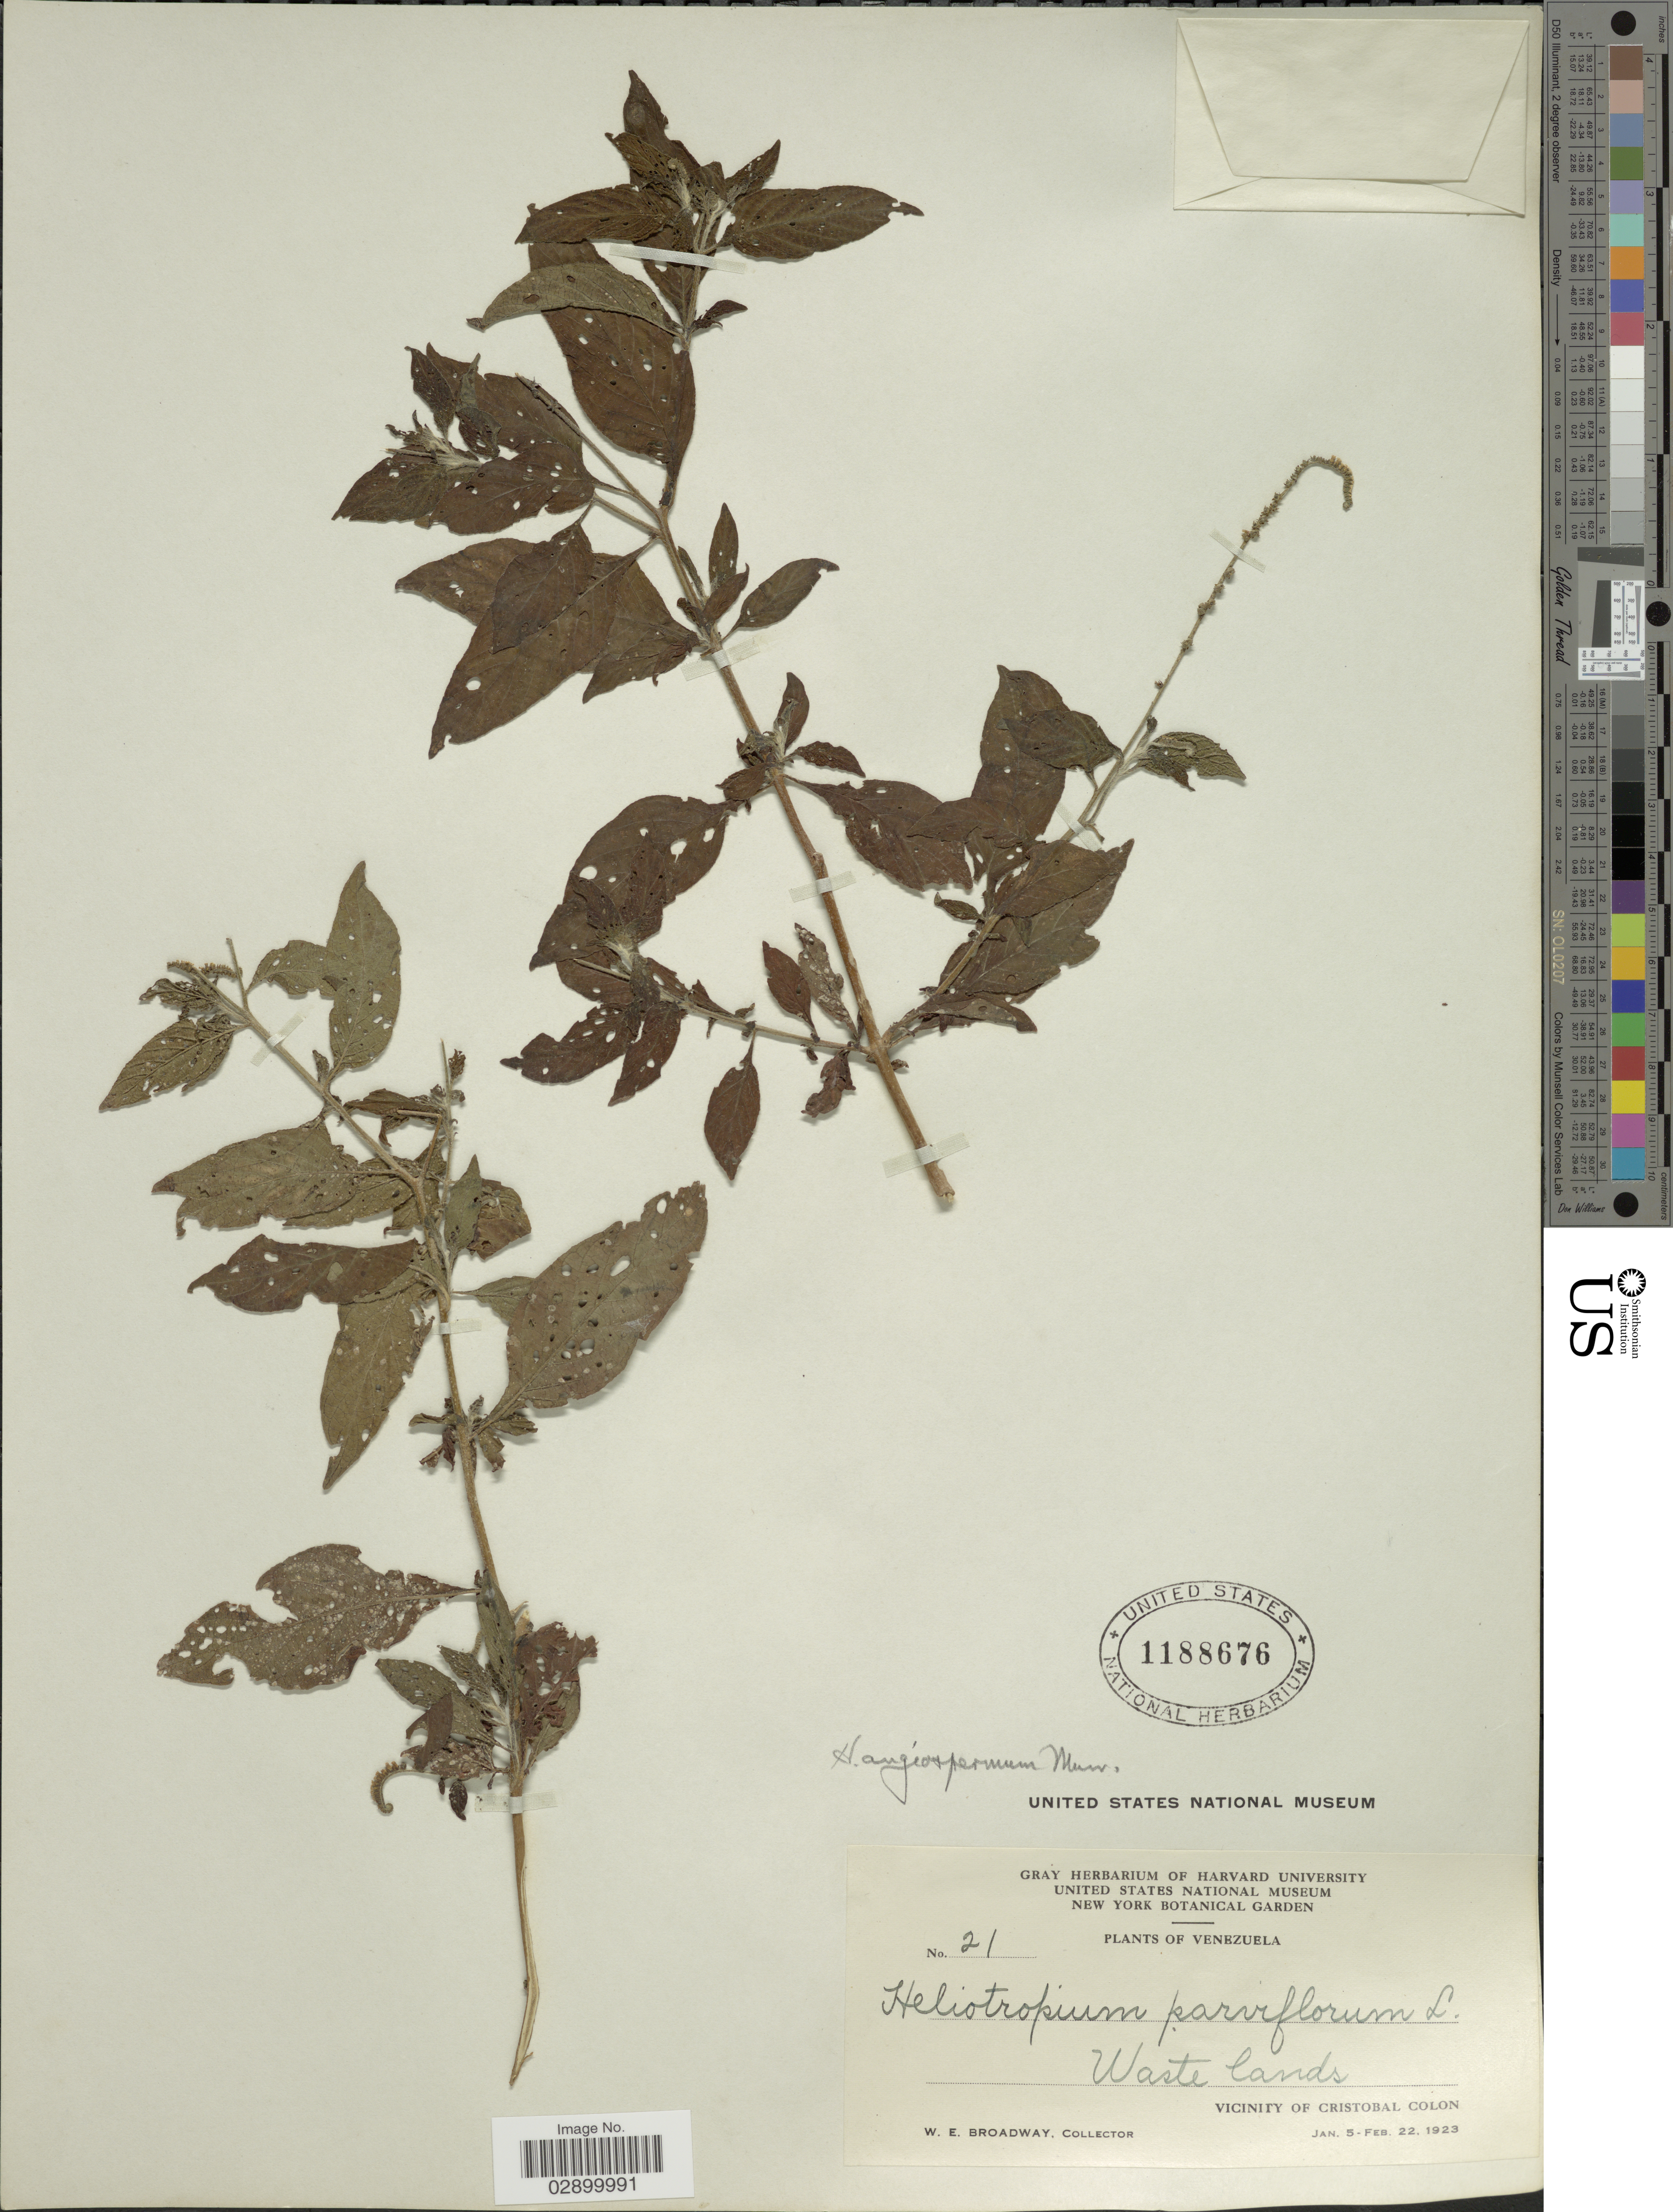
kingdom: Plantae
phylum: Tracheophyta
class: Magnoliopsida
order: Boraginales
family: Heliotropiaceae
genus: Heliotropium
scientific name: Heliotropium angiospermum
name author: Murray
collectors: W. E. Broadway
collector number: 21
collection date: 1923-01-05/1923-02-22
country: Venezuela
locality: Waste lands. Vicinity of Cristobal Colon.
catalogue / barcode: US 1188676